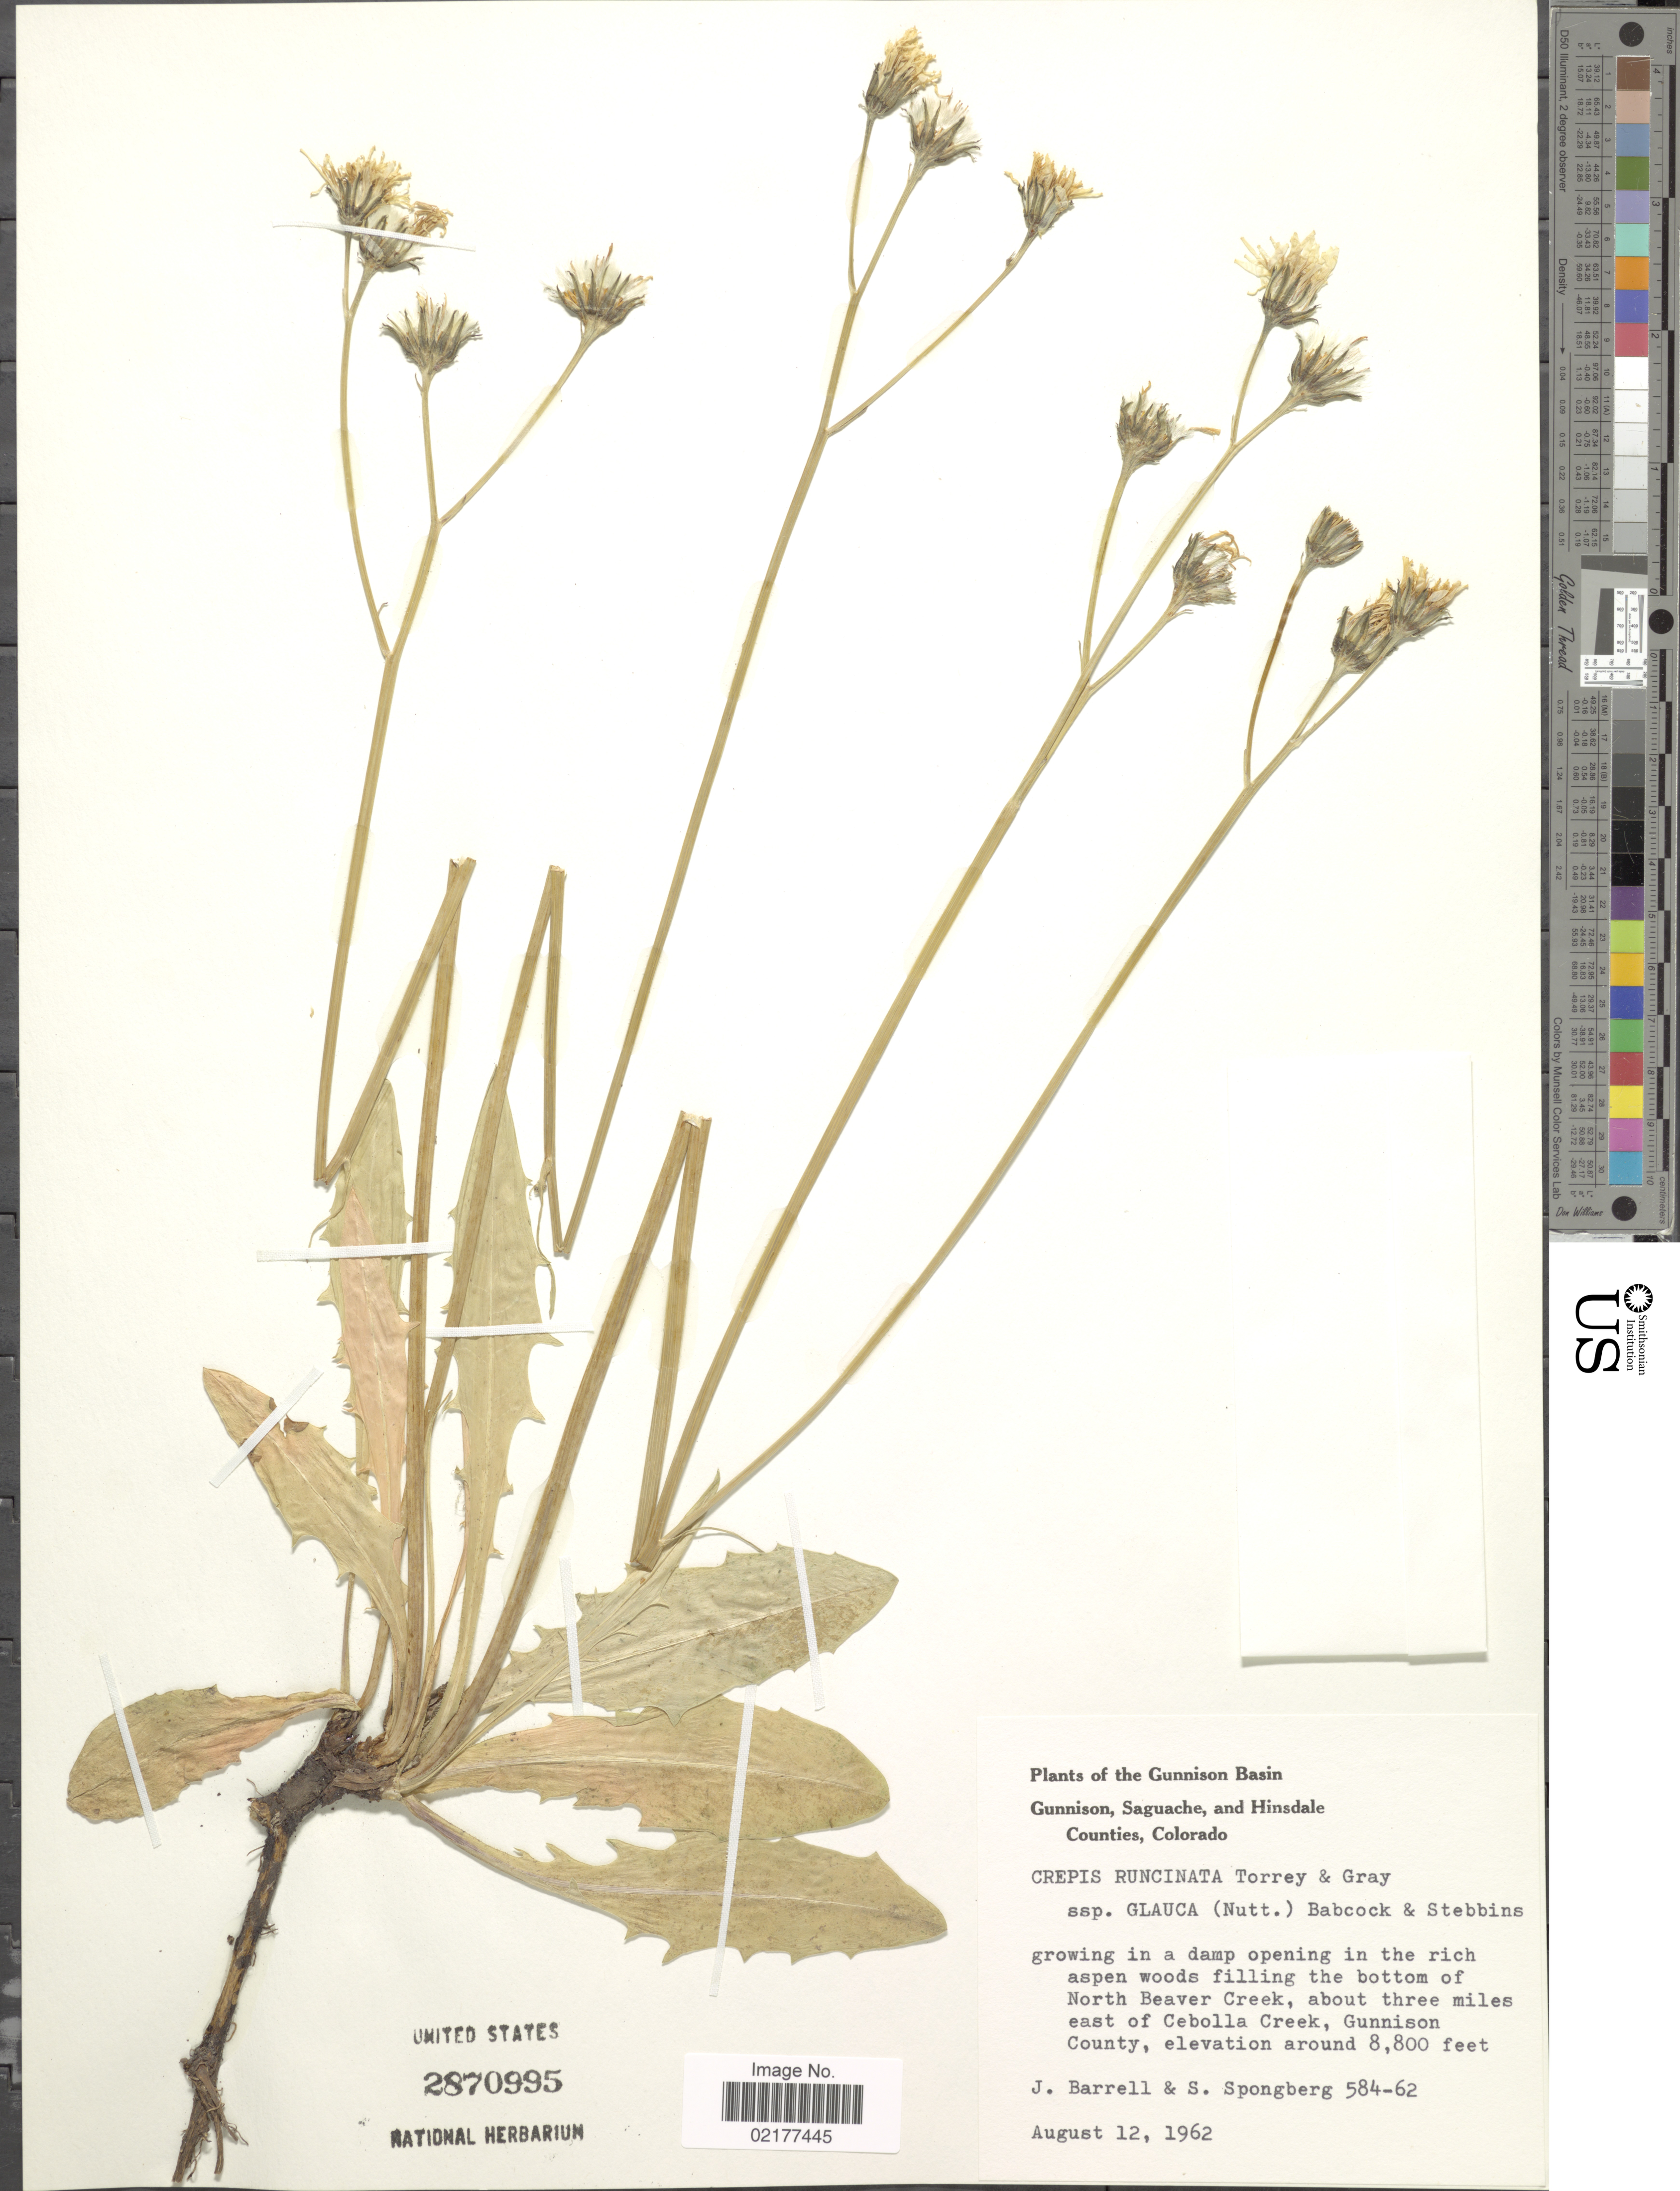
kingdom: Plantae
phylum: Tracheophyta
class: Magnoliopsida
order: Asterales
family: Asteraceae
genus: Crepis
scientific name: Crepis runcinata subsp. glauca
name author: (Nutt.) Babc. & Stebbins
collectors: J. Barrell & S. A.Spongberg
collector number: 584-62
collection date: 1962-08-12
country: United States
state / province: Colorado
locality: Gunnison Basin. bottom of North Beaver Creek, about three miles east of Cebolla Creek, Gunnison County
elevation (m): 2682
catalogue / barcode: US 2870995